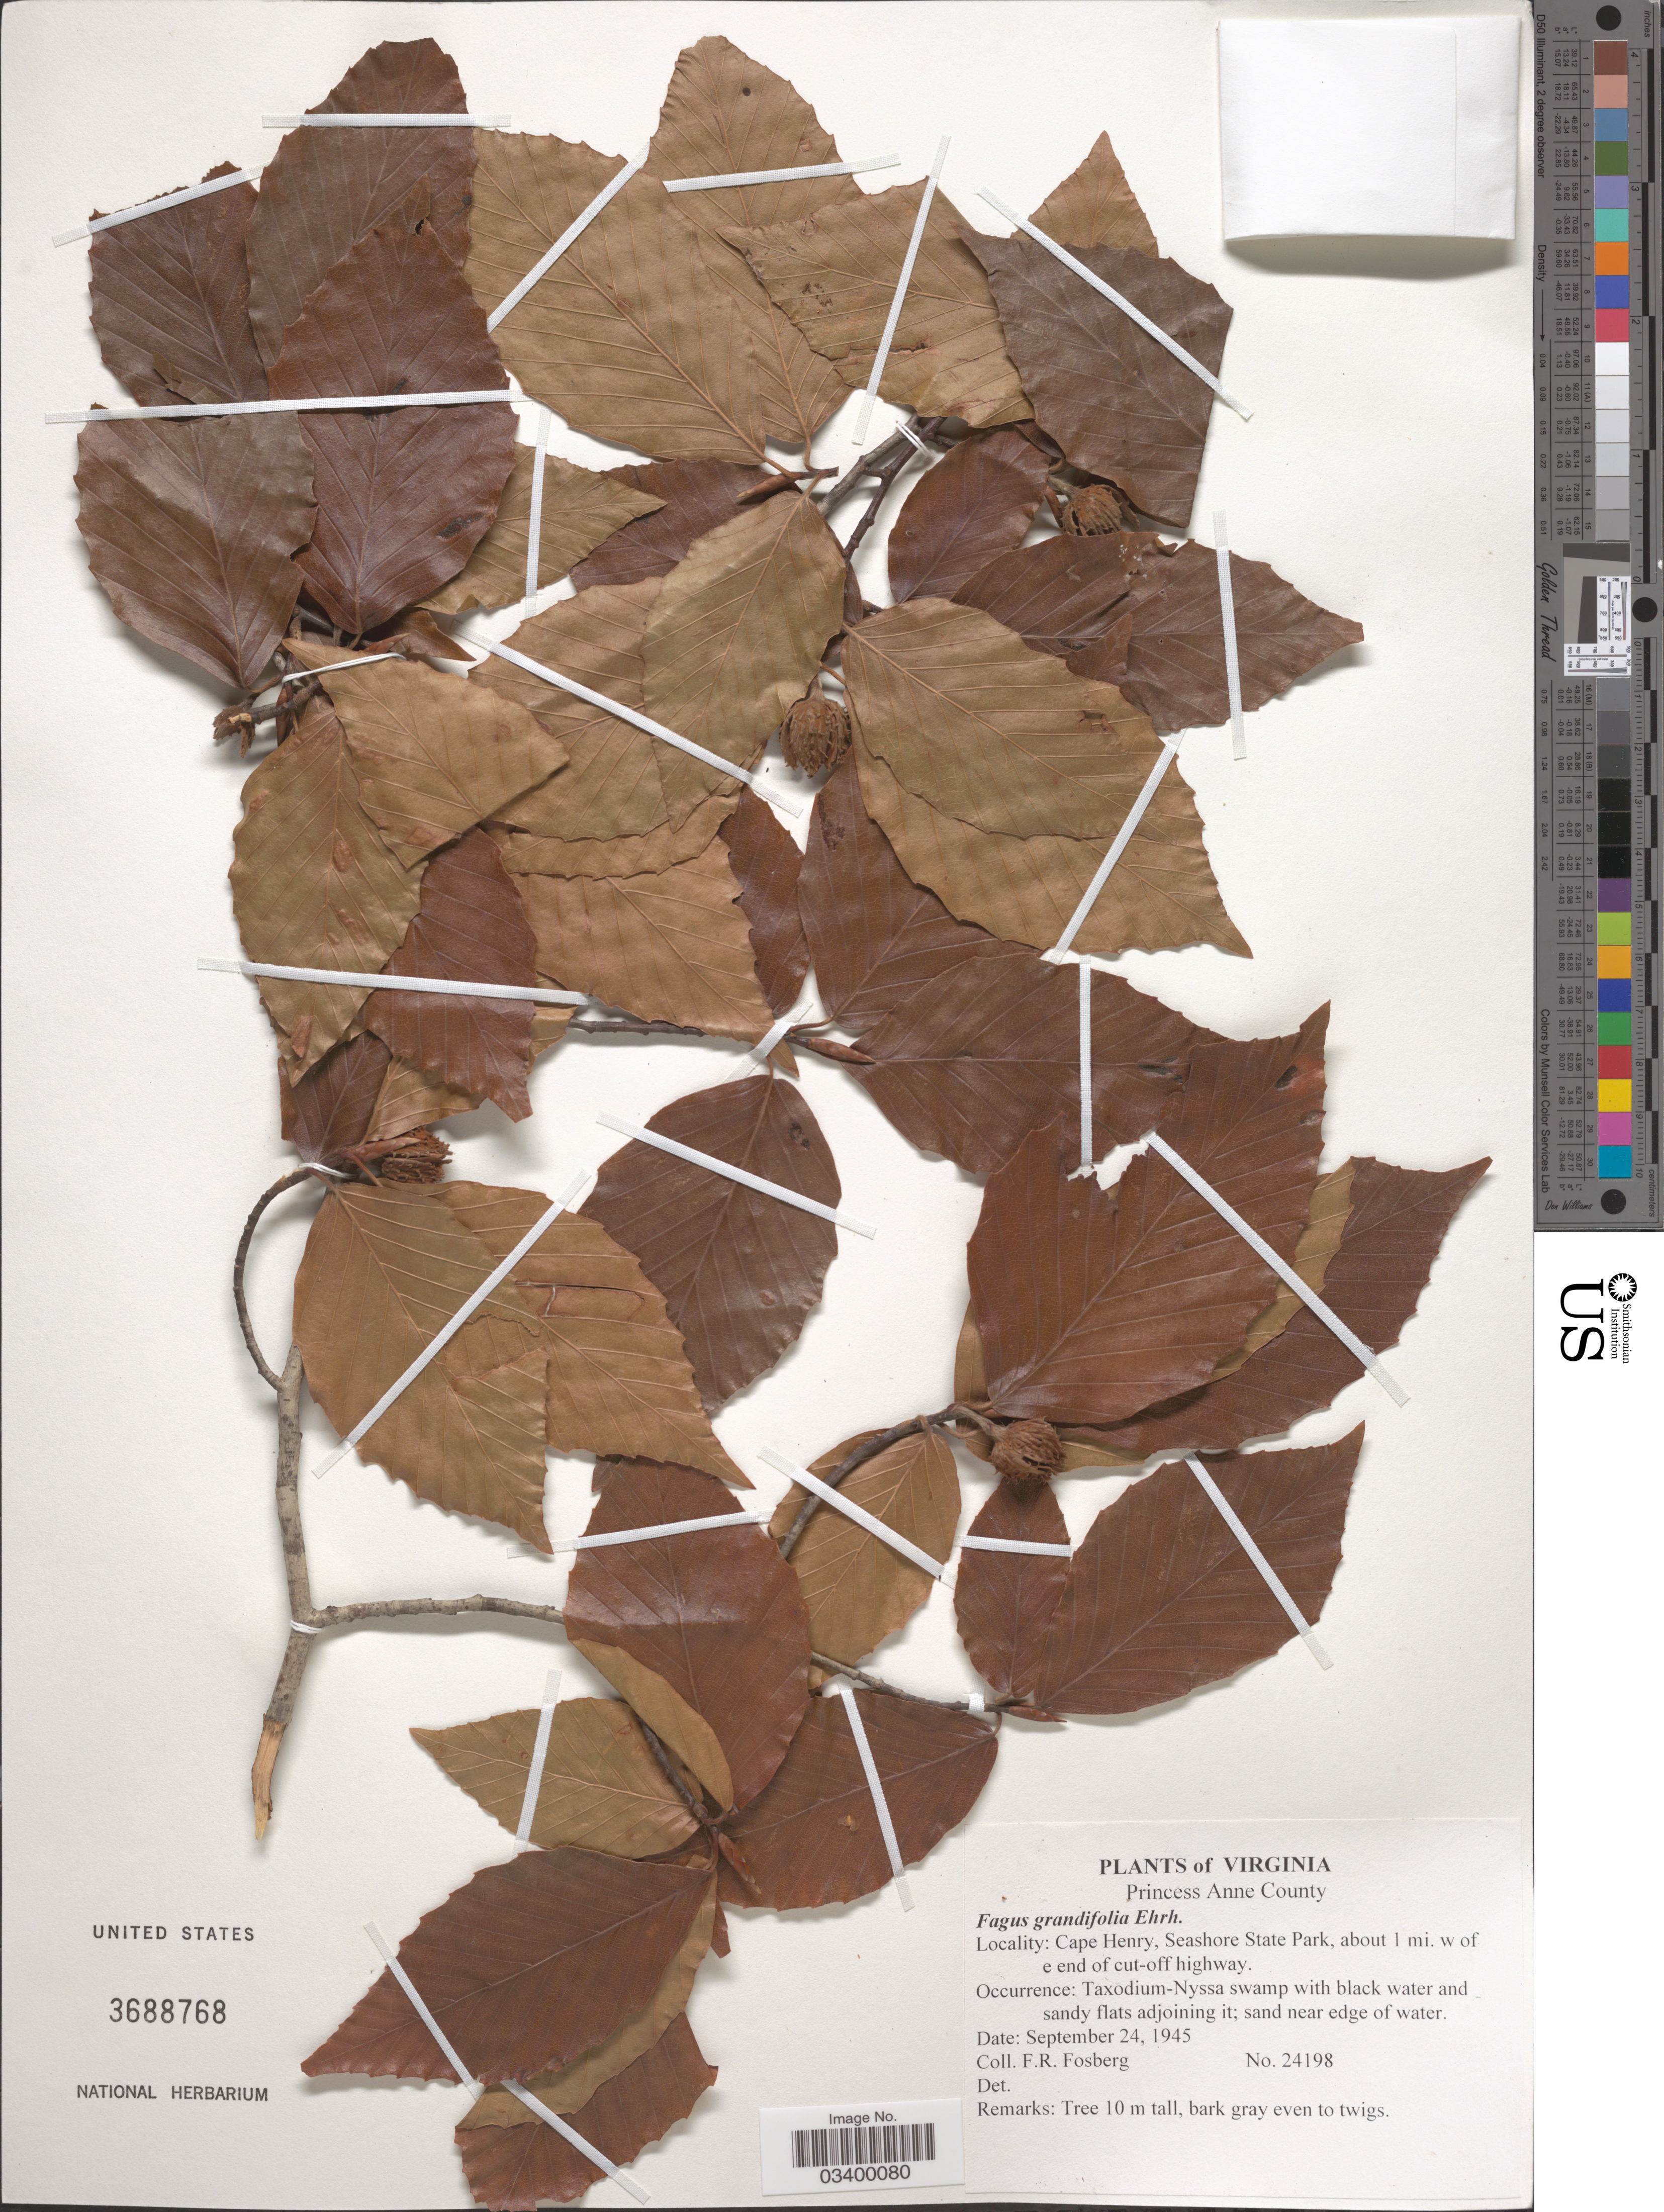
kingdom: Plantae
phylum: Tracheophyta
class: Magnoliopsida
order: Fagales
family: Fagaceae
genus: Fagus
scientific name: Fagus grandifolia subsp. caroliniana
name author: (Loudon) Fernald & Rehder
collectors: F. R. Fosberg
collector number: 24198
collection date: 1945-09-24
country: United States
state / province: Virginia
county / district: City of Virginia Beach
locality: Princess Anne (=historic county name)County. Cape Henry, Seashore State Park, about 1 mi. w of e end of cut-off highway.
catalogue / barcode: US 3688768